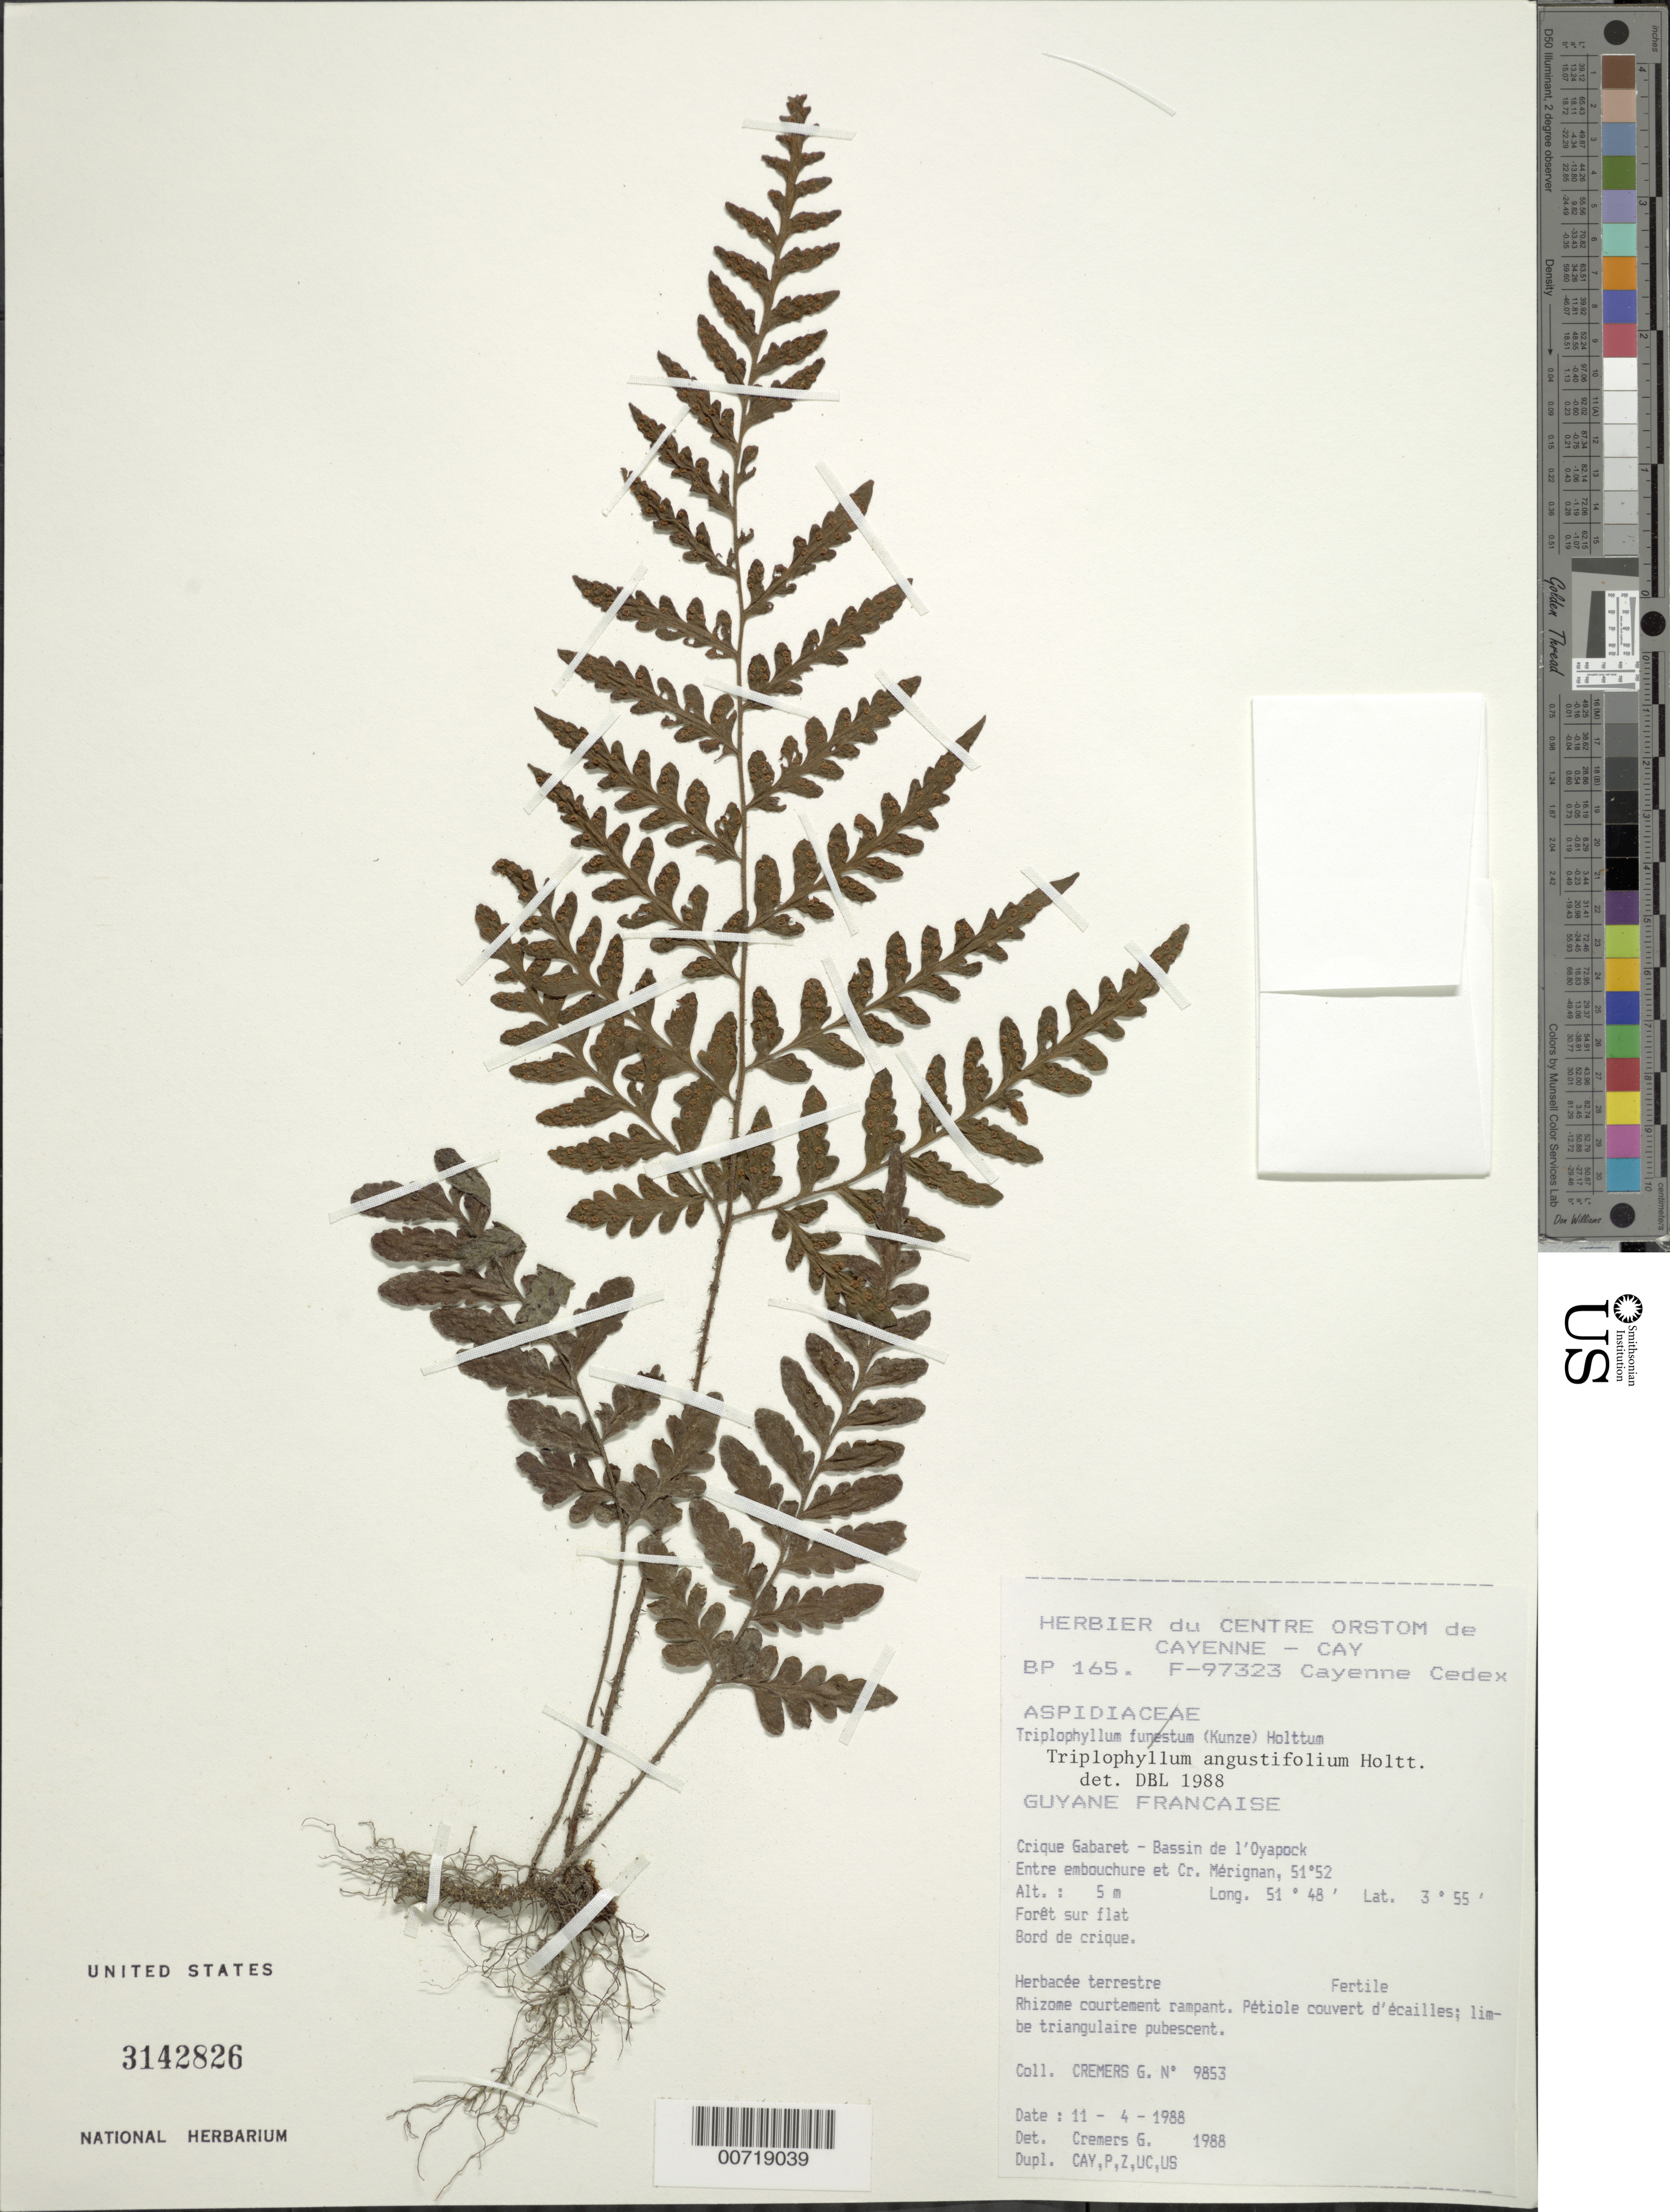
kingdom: Plantae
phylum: Tracheophyta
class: Polypodiopsida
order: Polypodiales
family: Tectariaceae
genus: Triplophyllum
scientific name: Triplophyllum angustifolium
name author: Holttum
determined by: Cremers, Georges A.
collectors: G. Cremers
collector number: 9853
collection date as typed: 11-Apr-88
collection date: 1988-04-11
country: French Guiana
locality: Crique Gabaret, Bassin de l'Oyapock, entre embouchure et Cr. Mérignan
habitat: Along creek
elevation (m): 5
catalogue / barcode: US 3142826